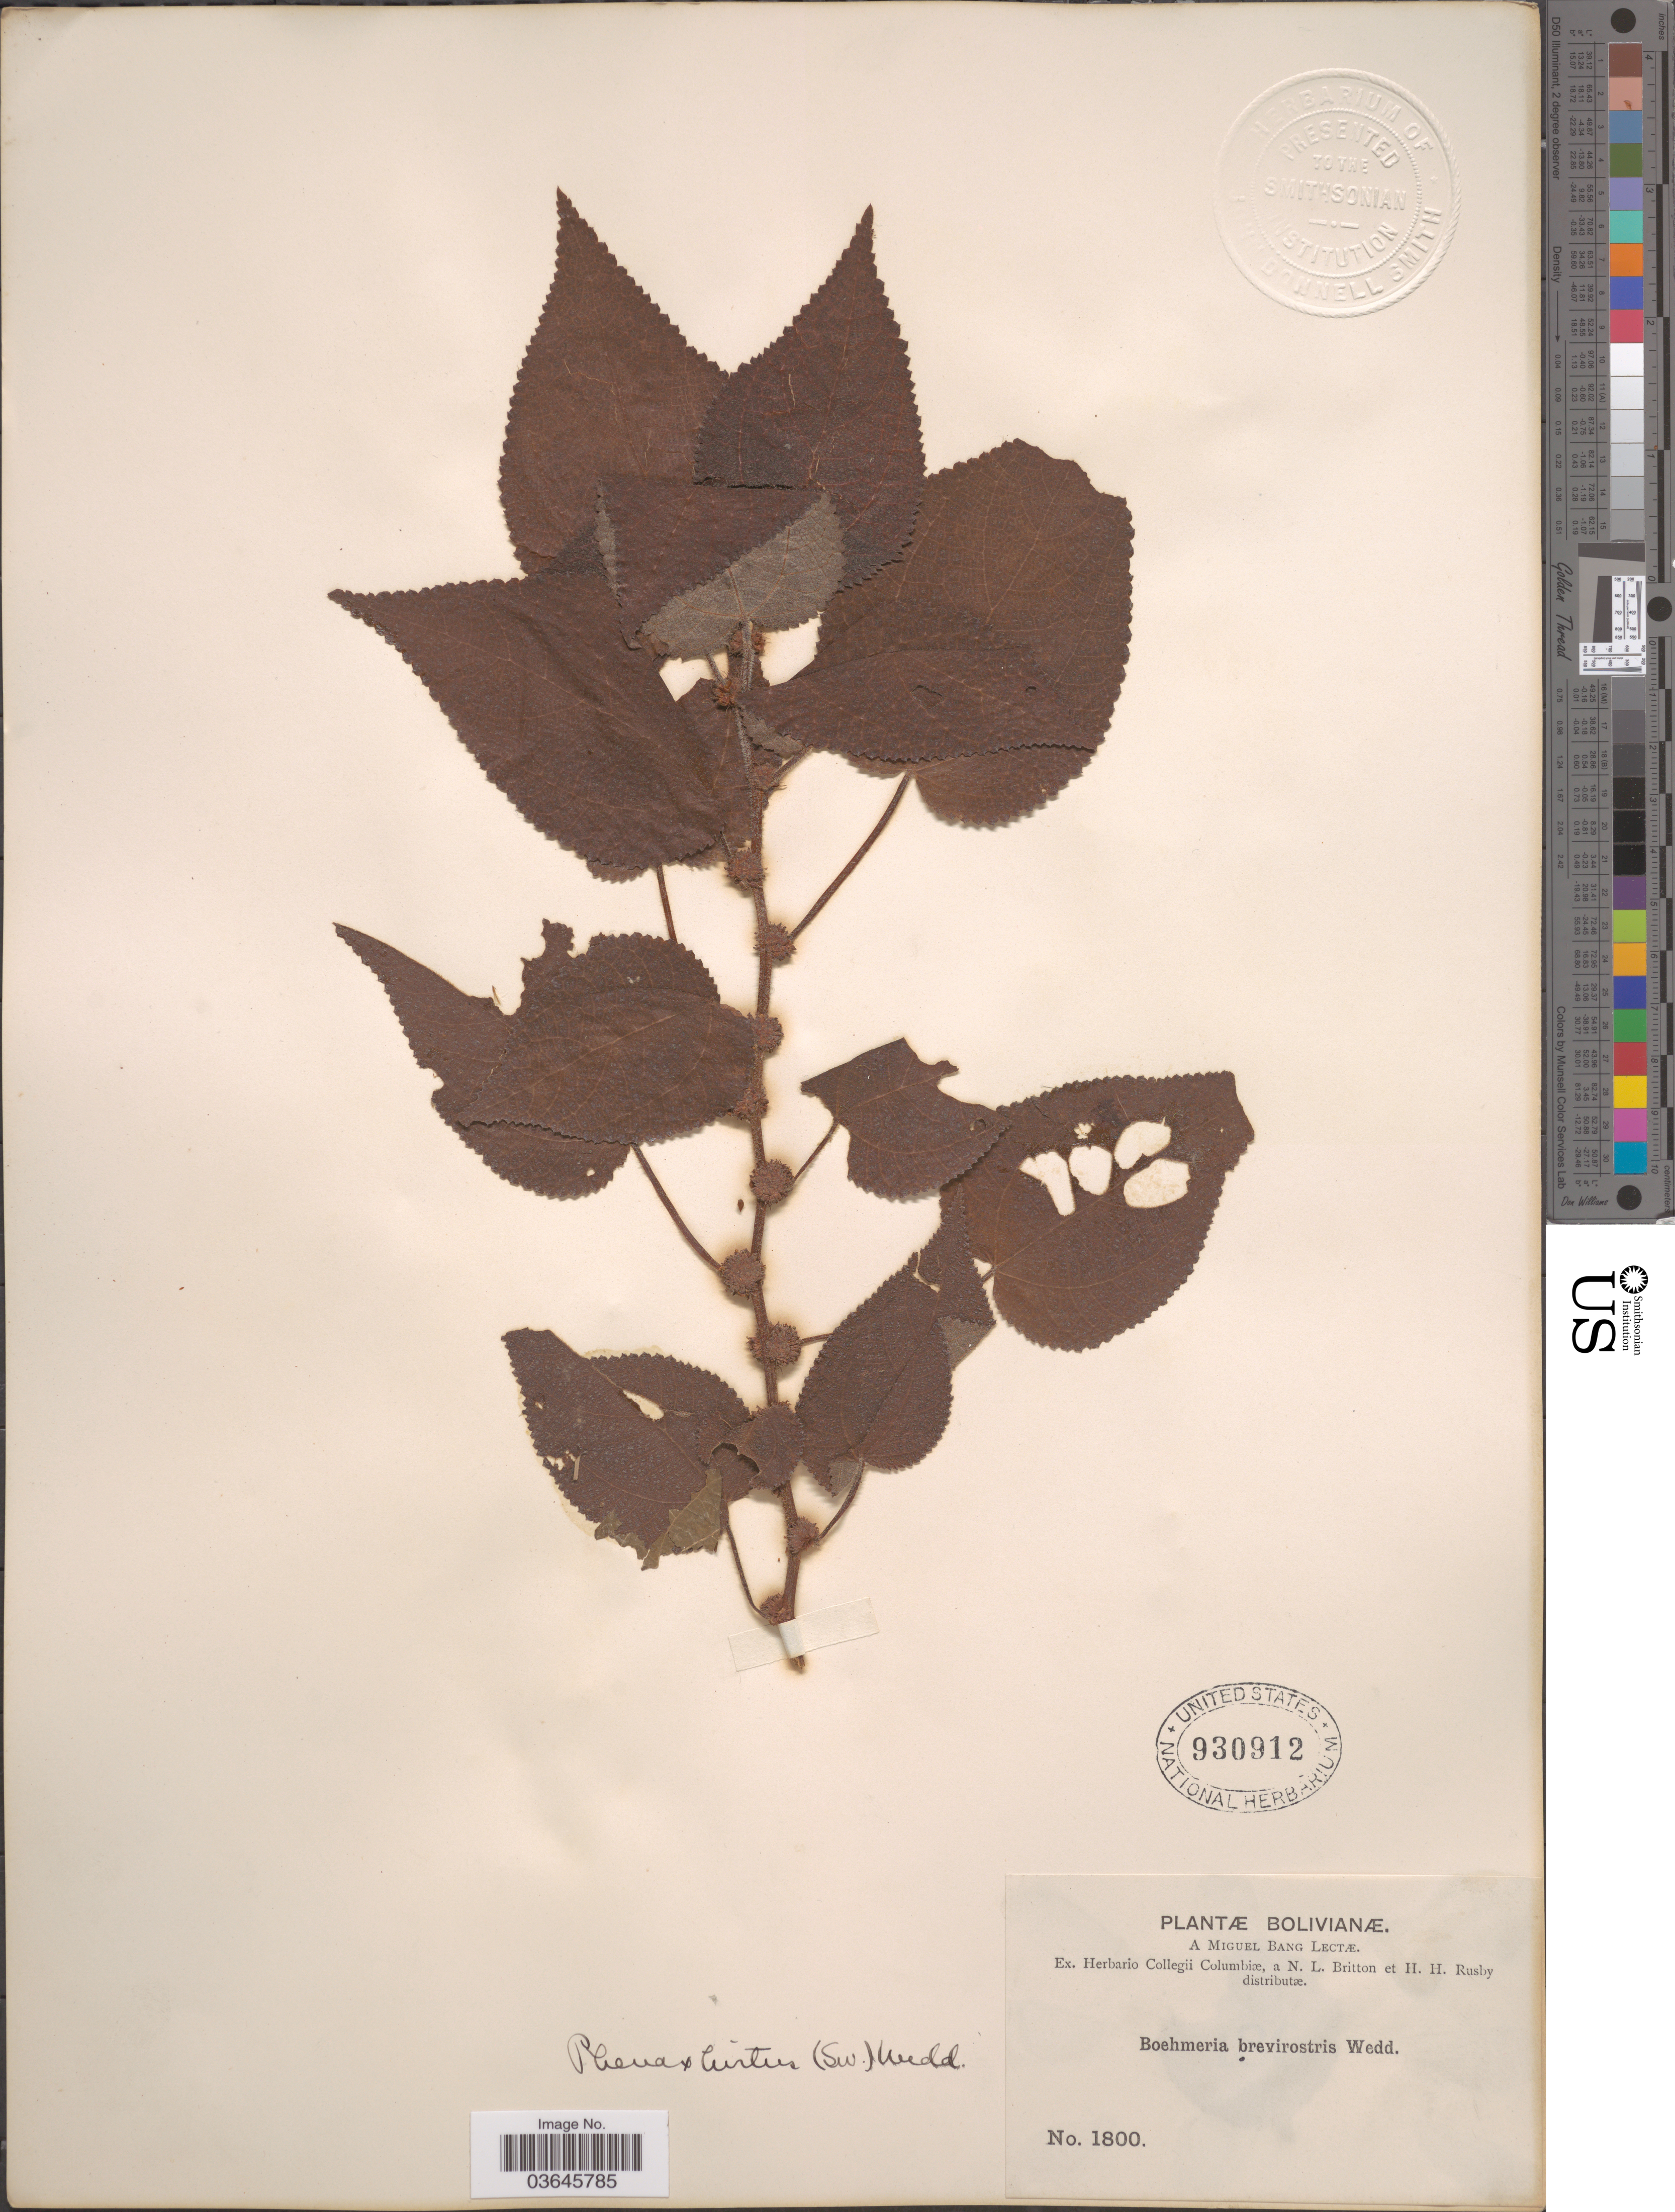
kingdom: Plantae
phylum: Tracheophyta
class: Magnoliopsida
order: Rosales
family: Urticaceae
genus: Phenax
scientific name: Phenax hirtus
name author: (Sw.) Wedd.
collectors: M. Bang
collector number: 1800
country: Bolivia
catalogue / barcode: US 930912